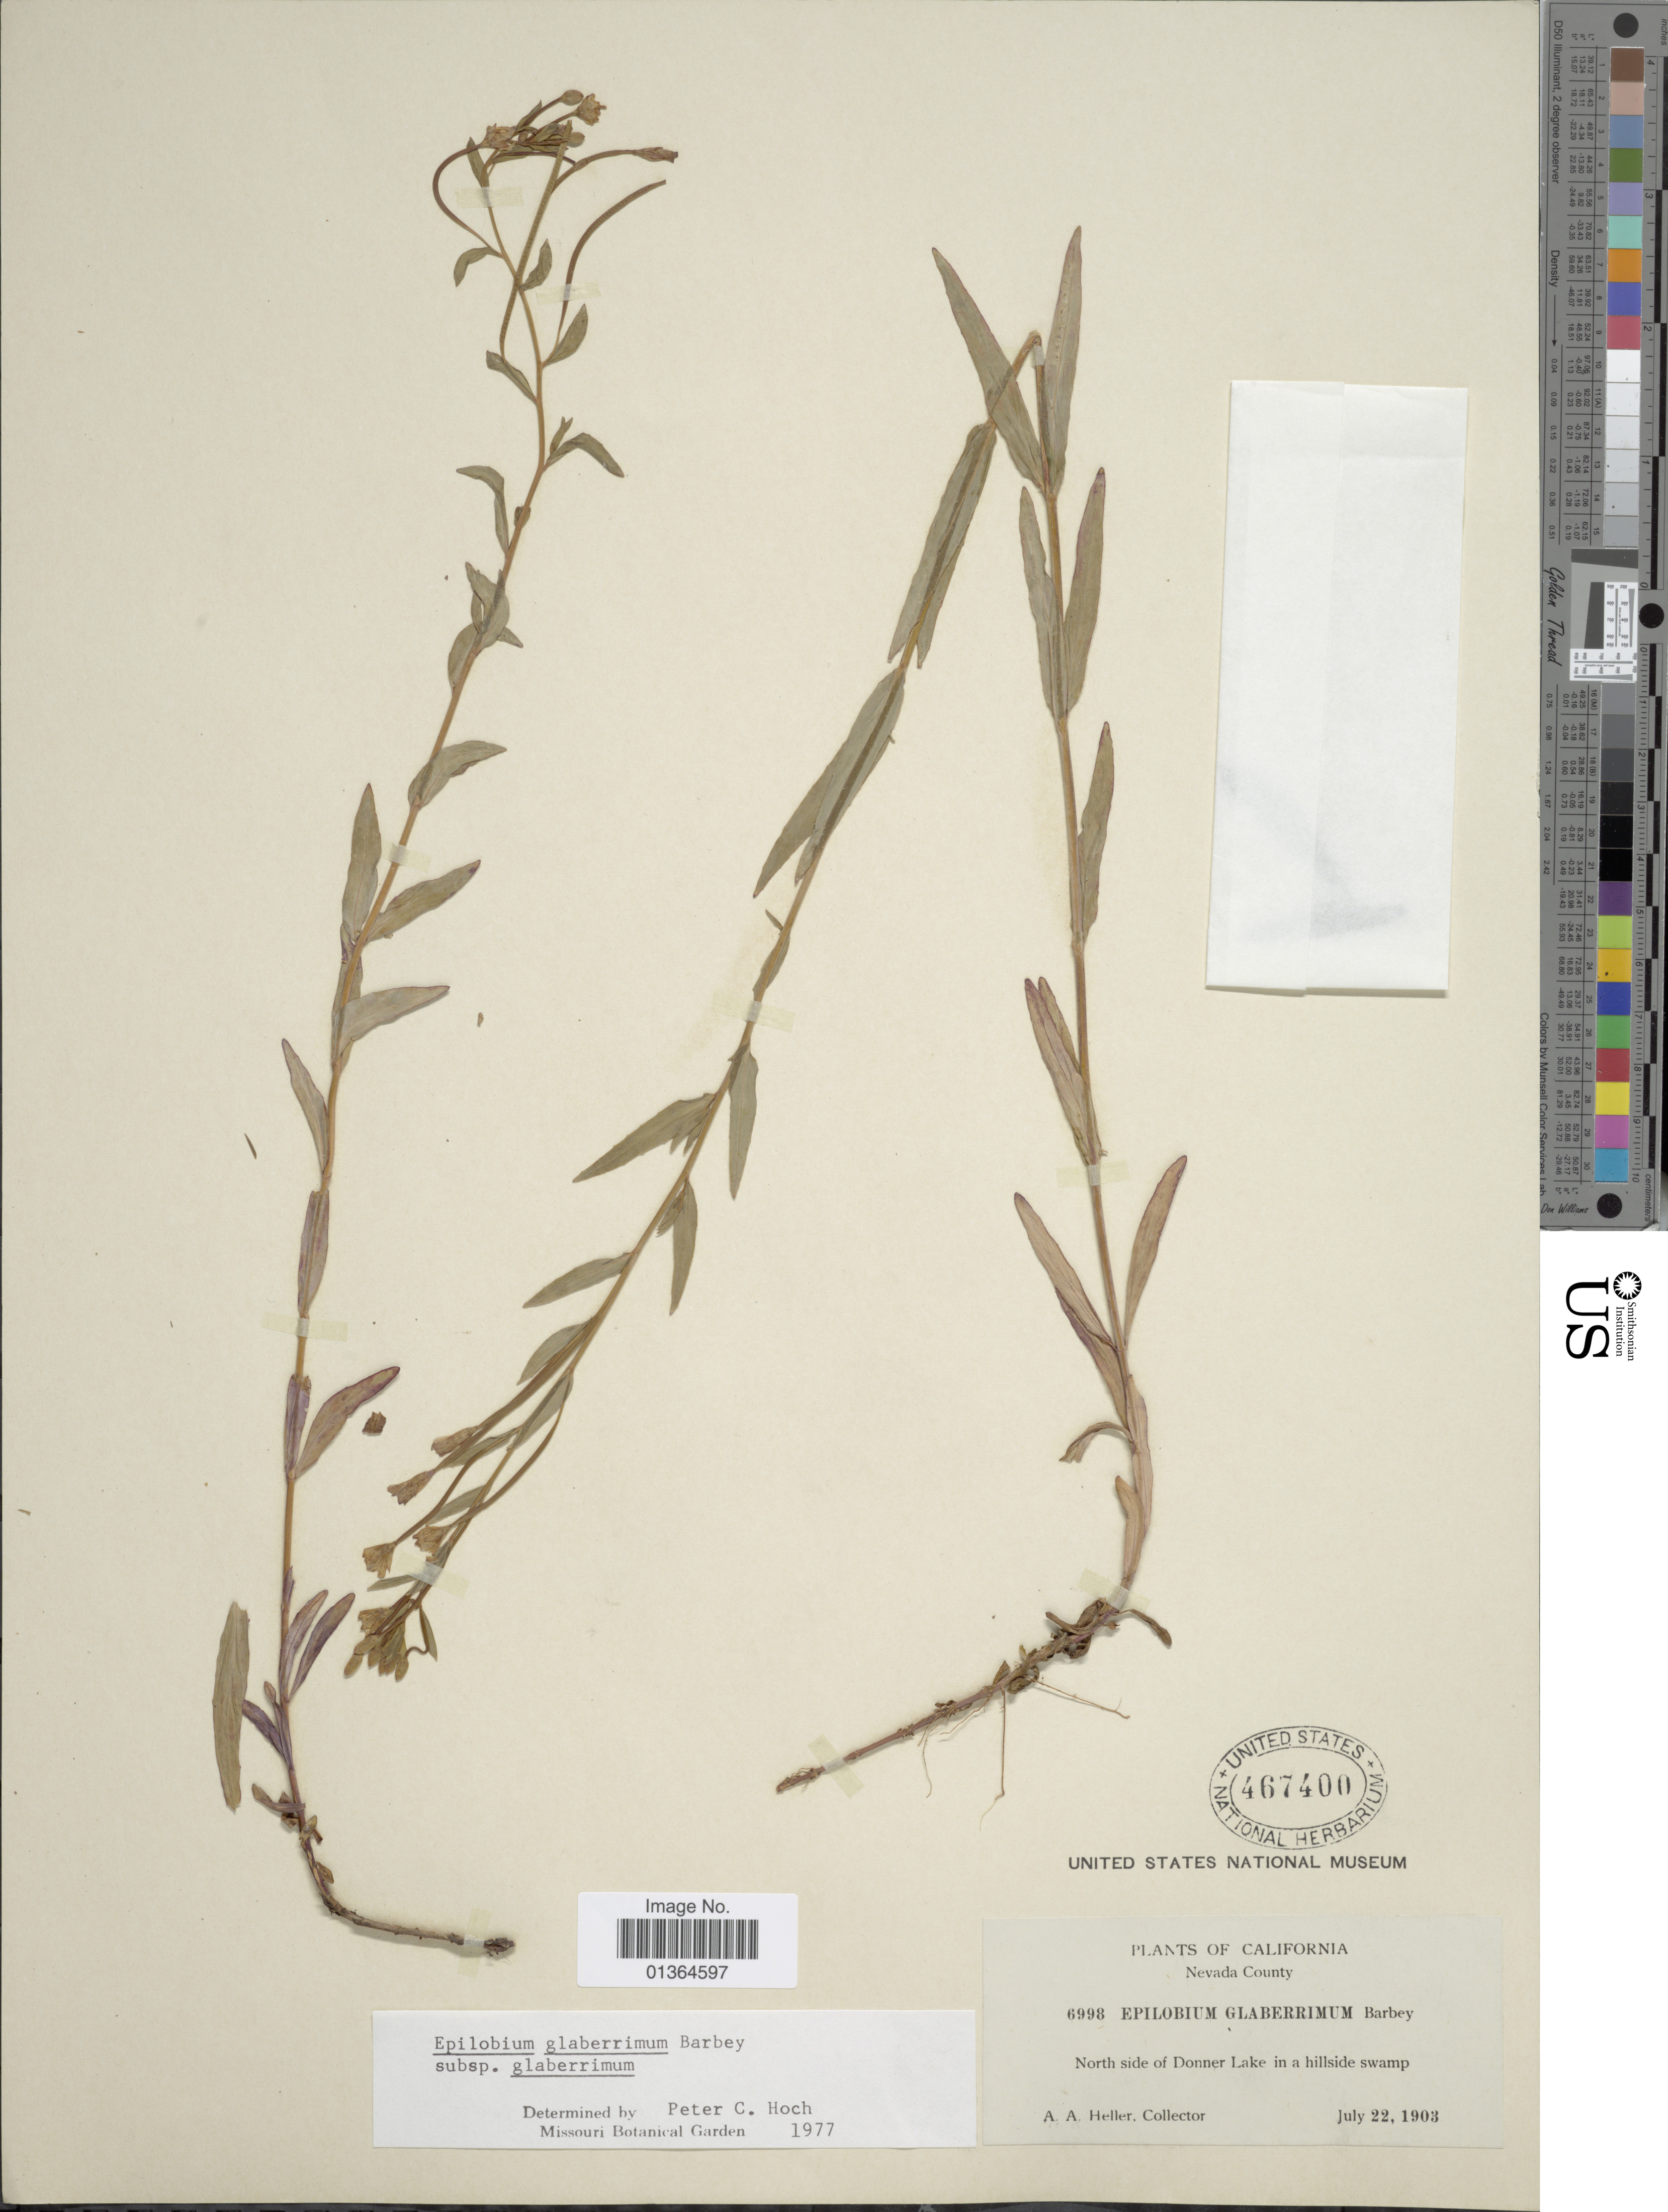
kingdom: Plantae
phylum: Tracheophyta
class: Magnoliopsida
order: Myrtales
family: Onagraceae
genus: Epilobium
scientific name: Epilobium glaberrimum subsp. glaberrimum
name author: Barbey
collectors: A. A. Heller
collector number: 6998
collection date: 1903-07-22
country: United States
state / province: California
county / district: Nevada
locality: Nevada County. North side of Donner Lake in a hillside swamp.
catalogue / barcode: US 467400